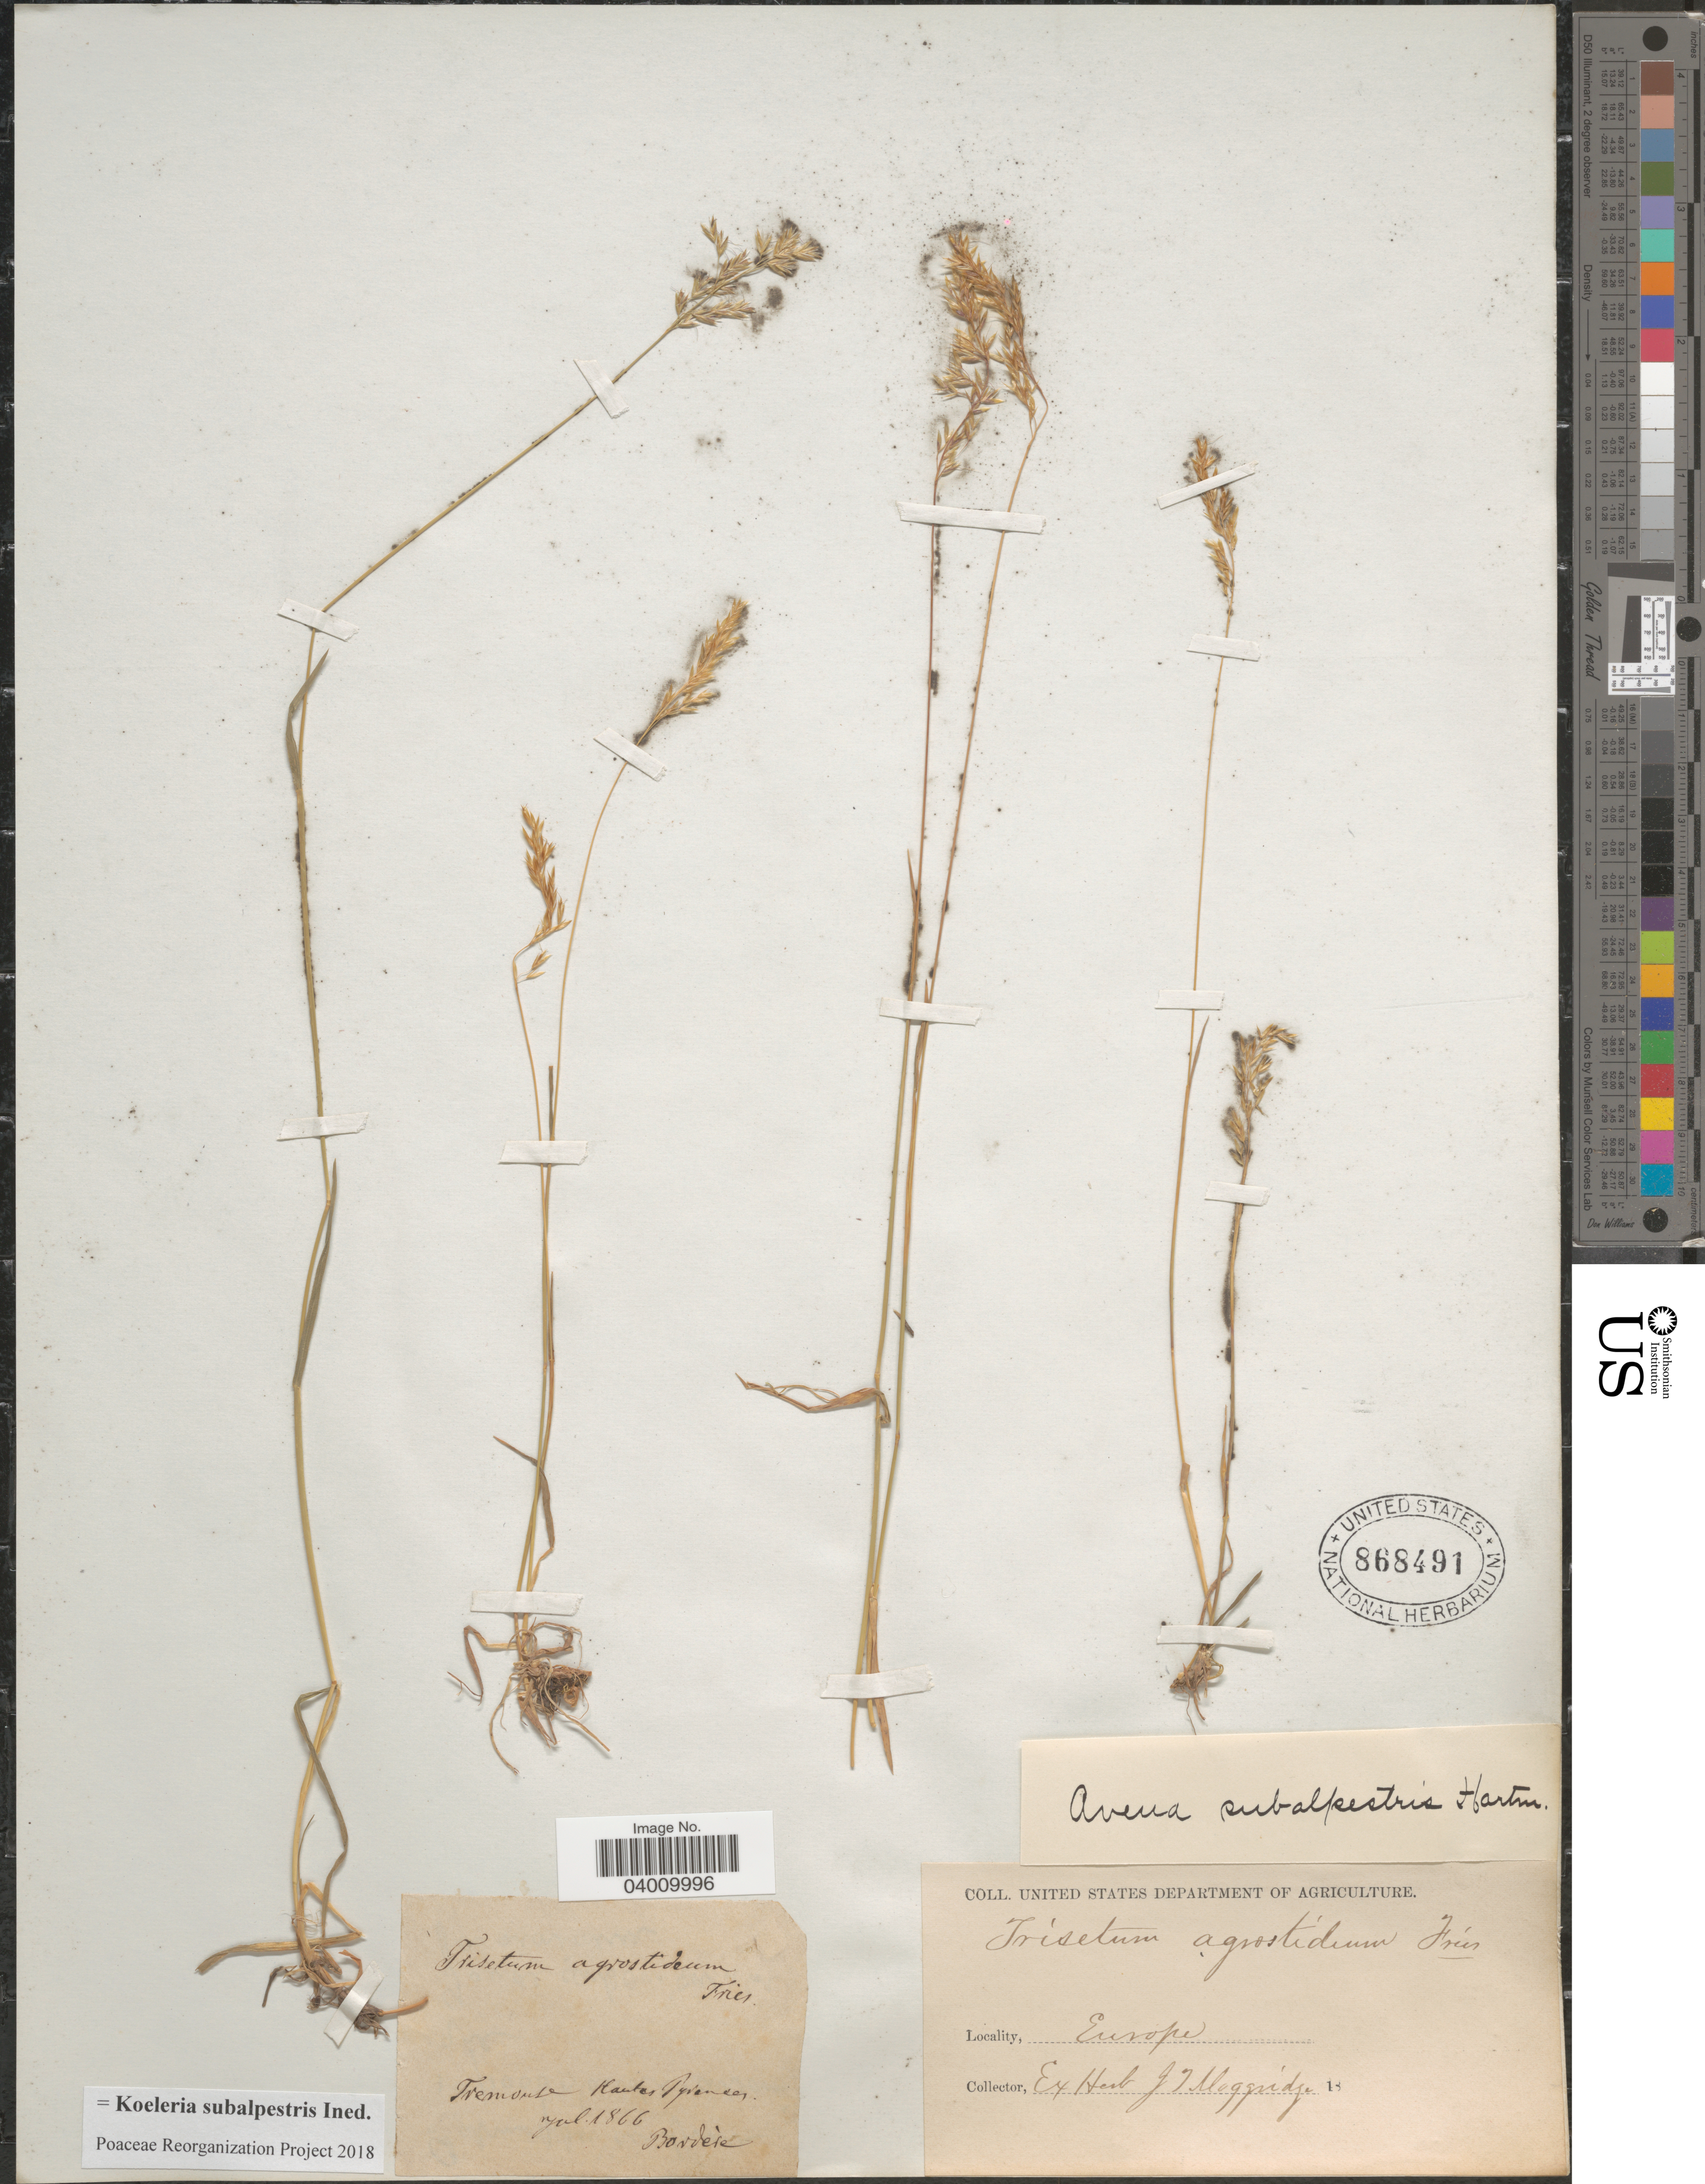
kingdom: Plantae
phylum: Tracheophyta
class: Liliopsida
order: Poales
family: Poaceae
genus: Koeleria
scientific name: Koeleria subalpestris ined.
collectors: -. Bordère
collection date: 1866-07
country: France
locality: Europe. Tremouse Hautes Pyrenees.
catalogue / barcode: US 868491